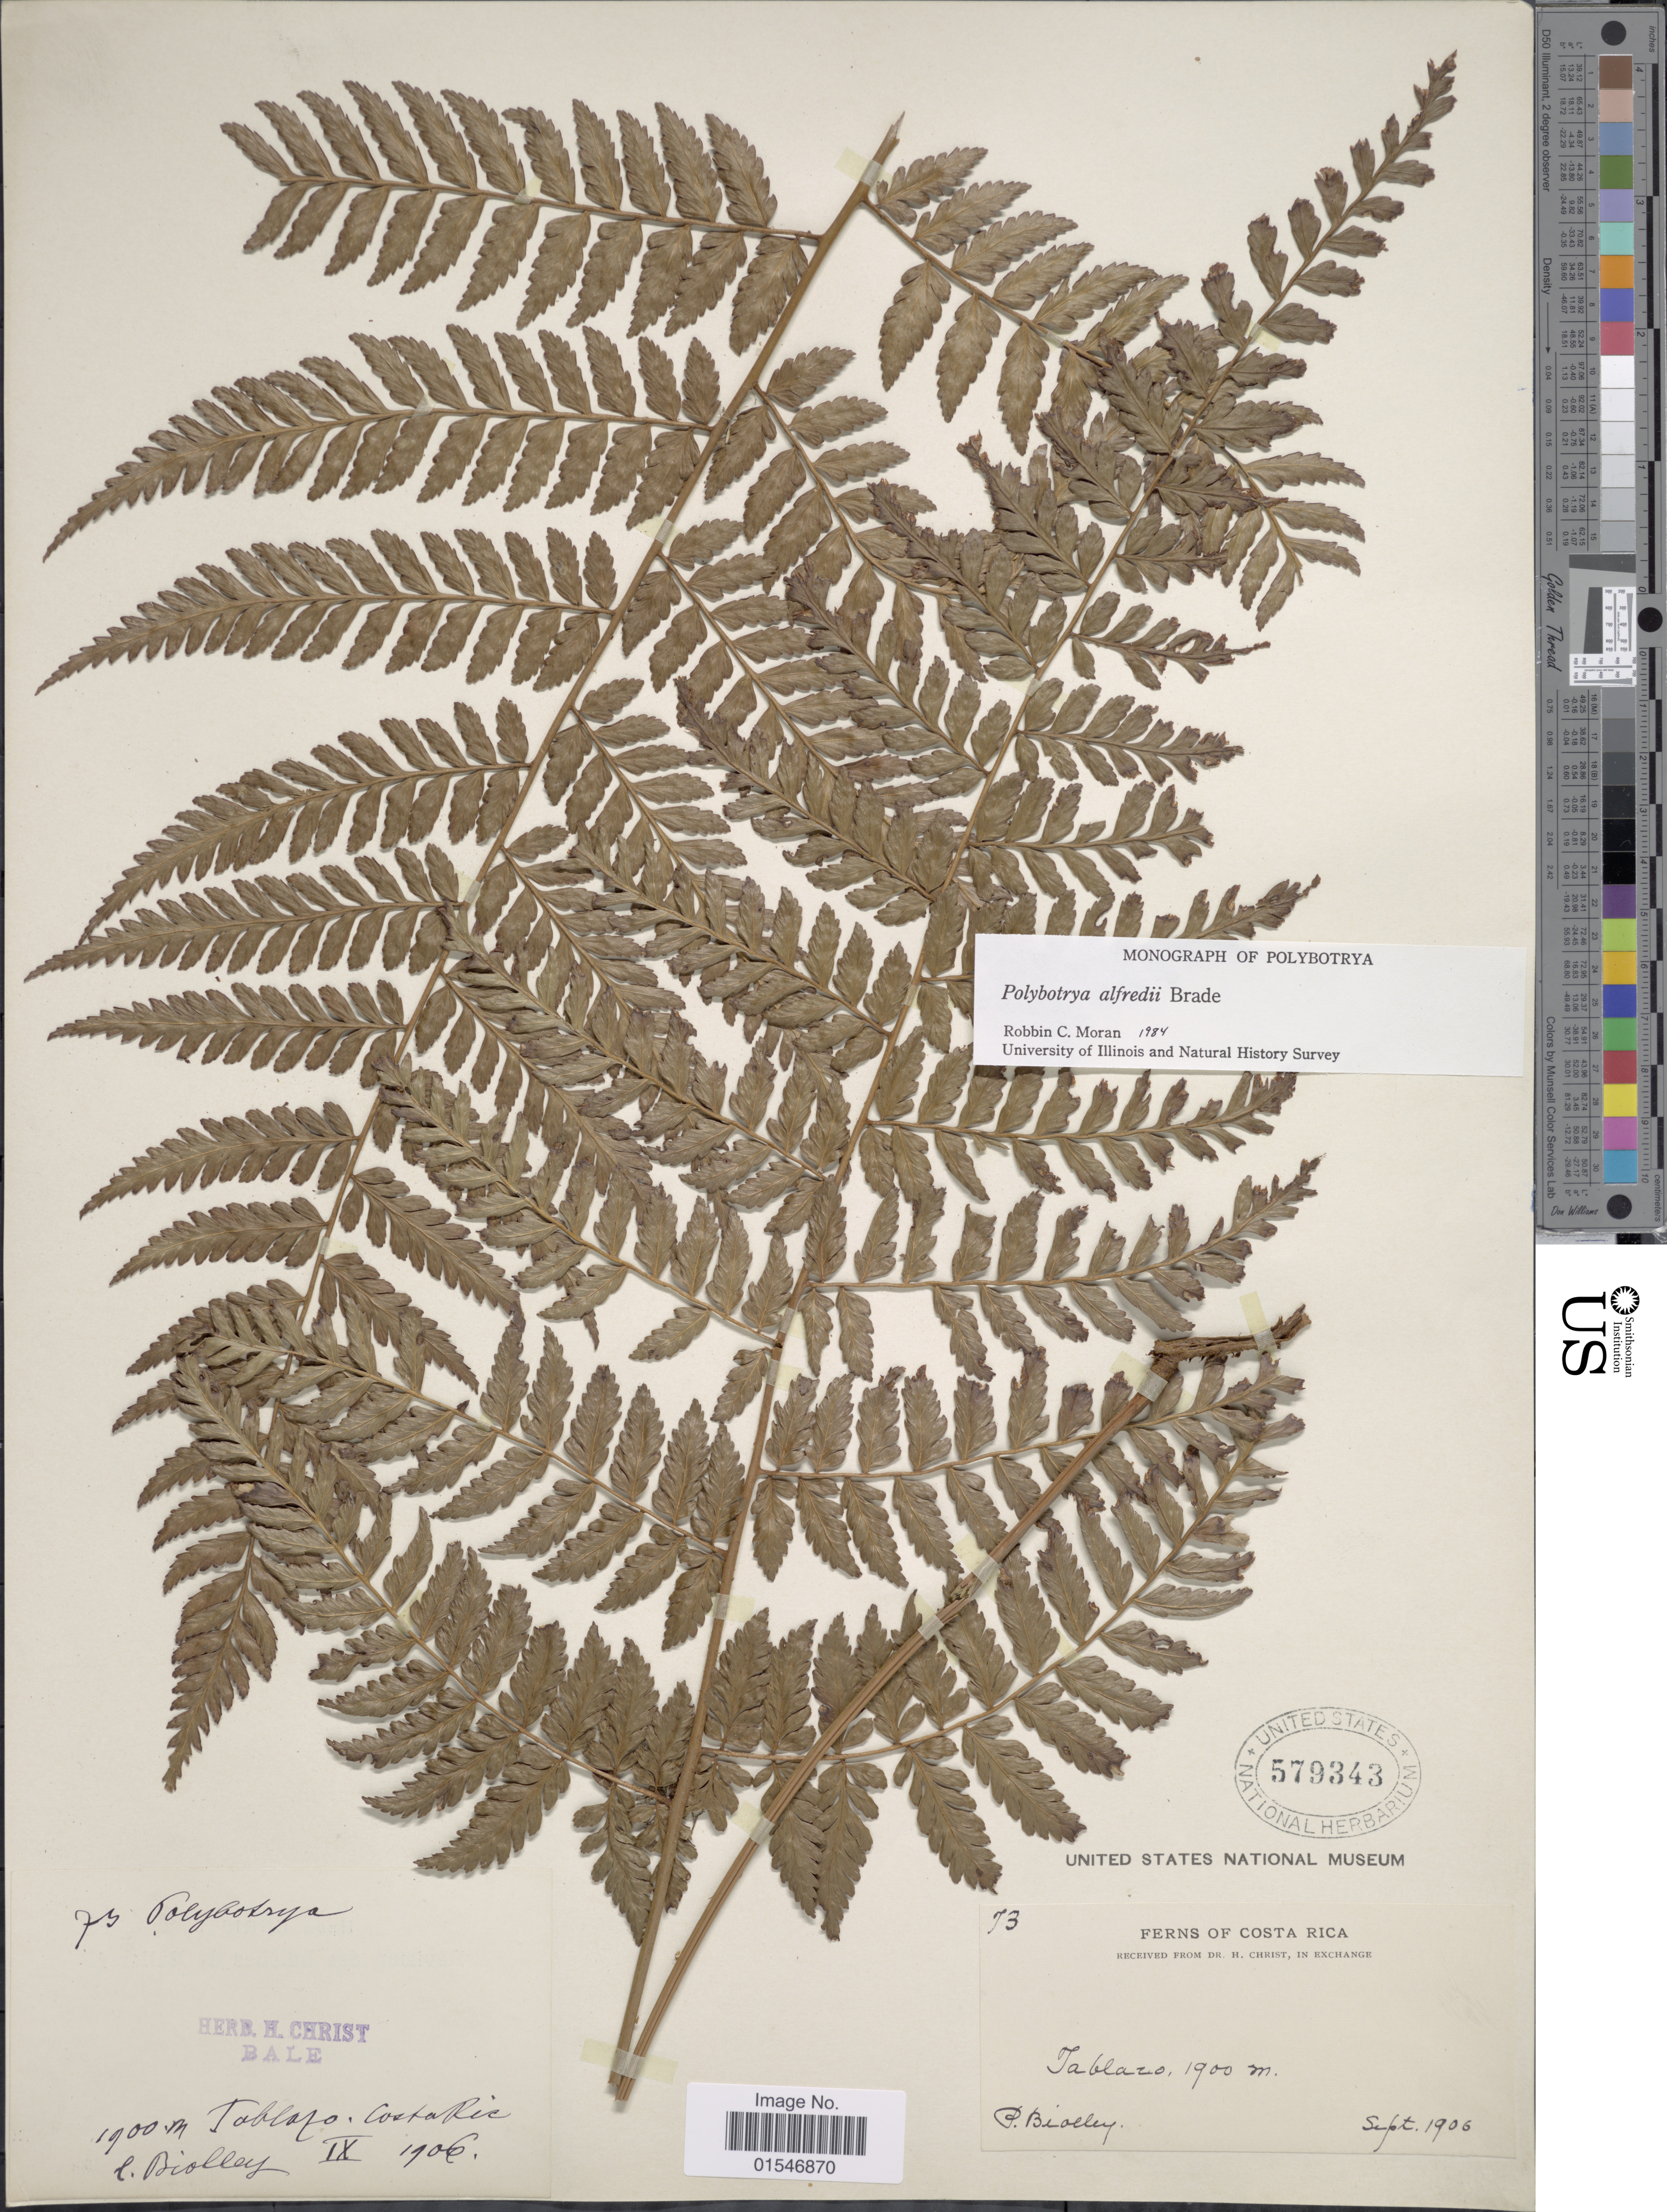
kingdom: Plantae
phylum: Tracheophyta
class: Polypodiopsida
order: Polypodiales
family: Dryopteridaceae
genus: Polybotrya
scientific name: Polybotrya alfredii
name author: Brade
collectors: P. Biolley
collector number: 73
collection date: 1906-09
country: Costa Rica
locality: Costa Rica. Tablazo.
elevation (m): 1900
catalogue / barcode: US 579343